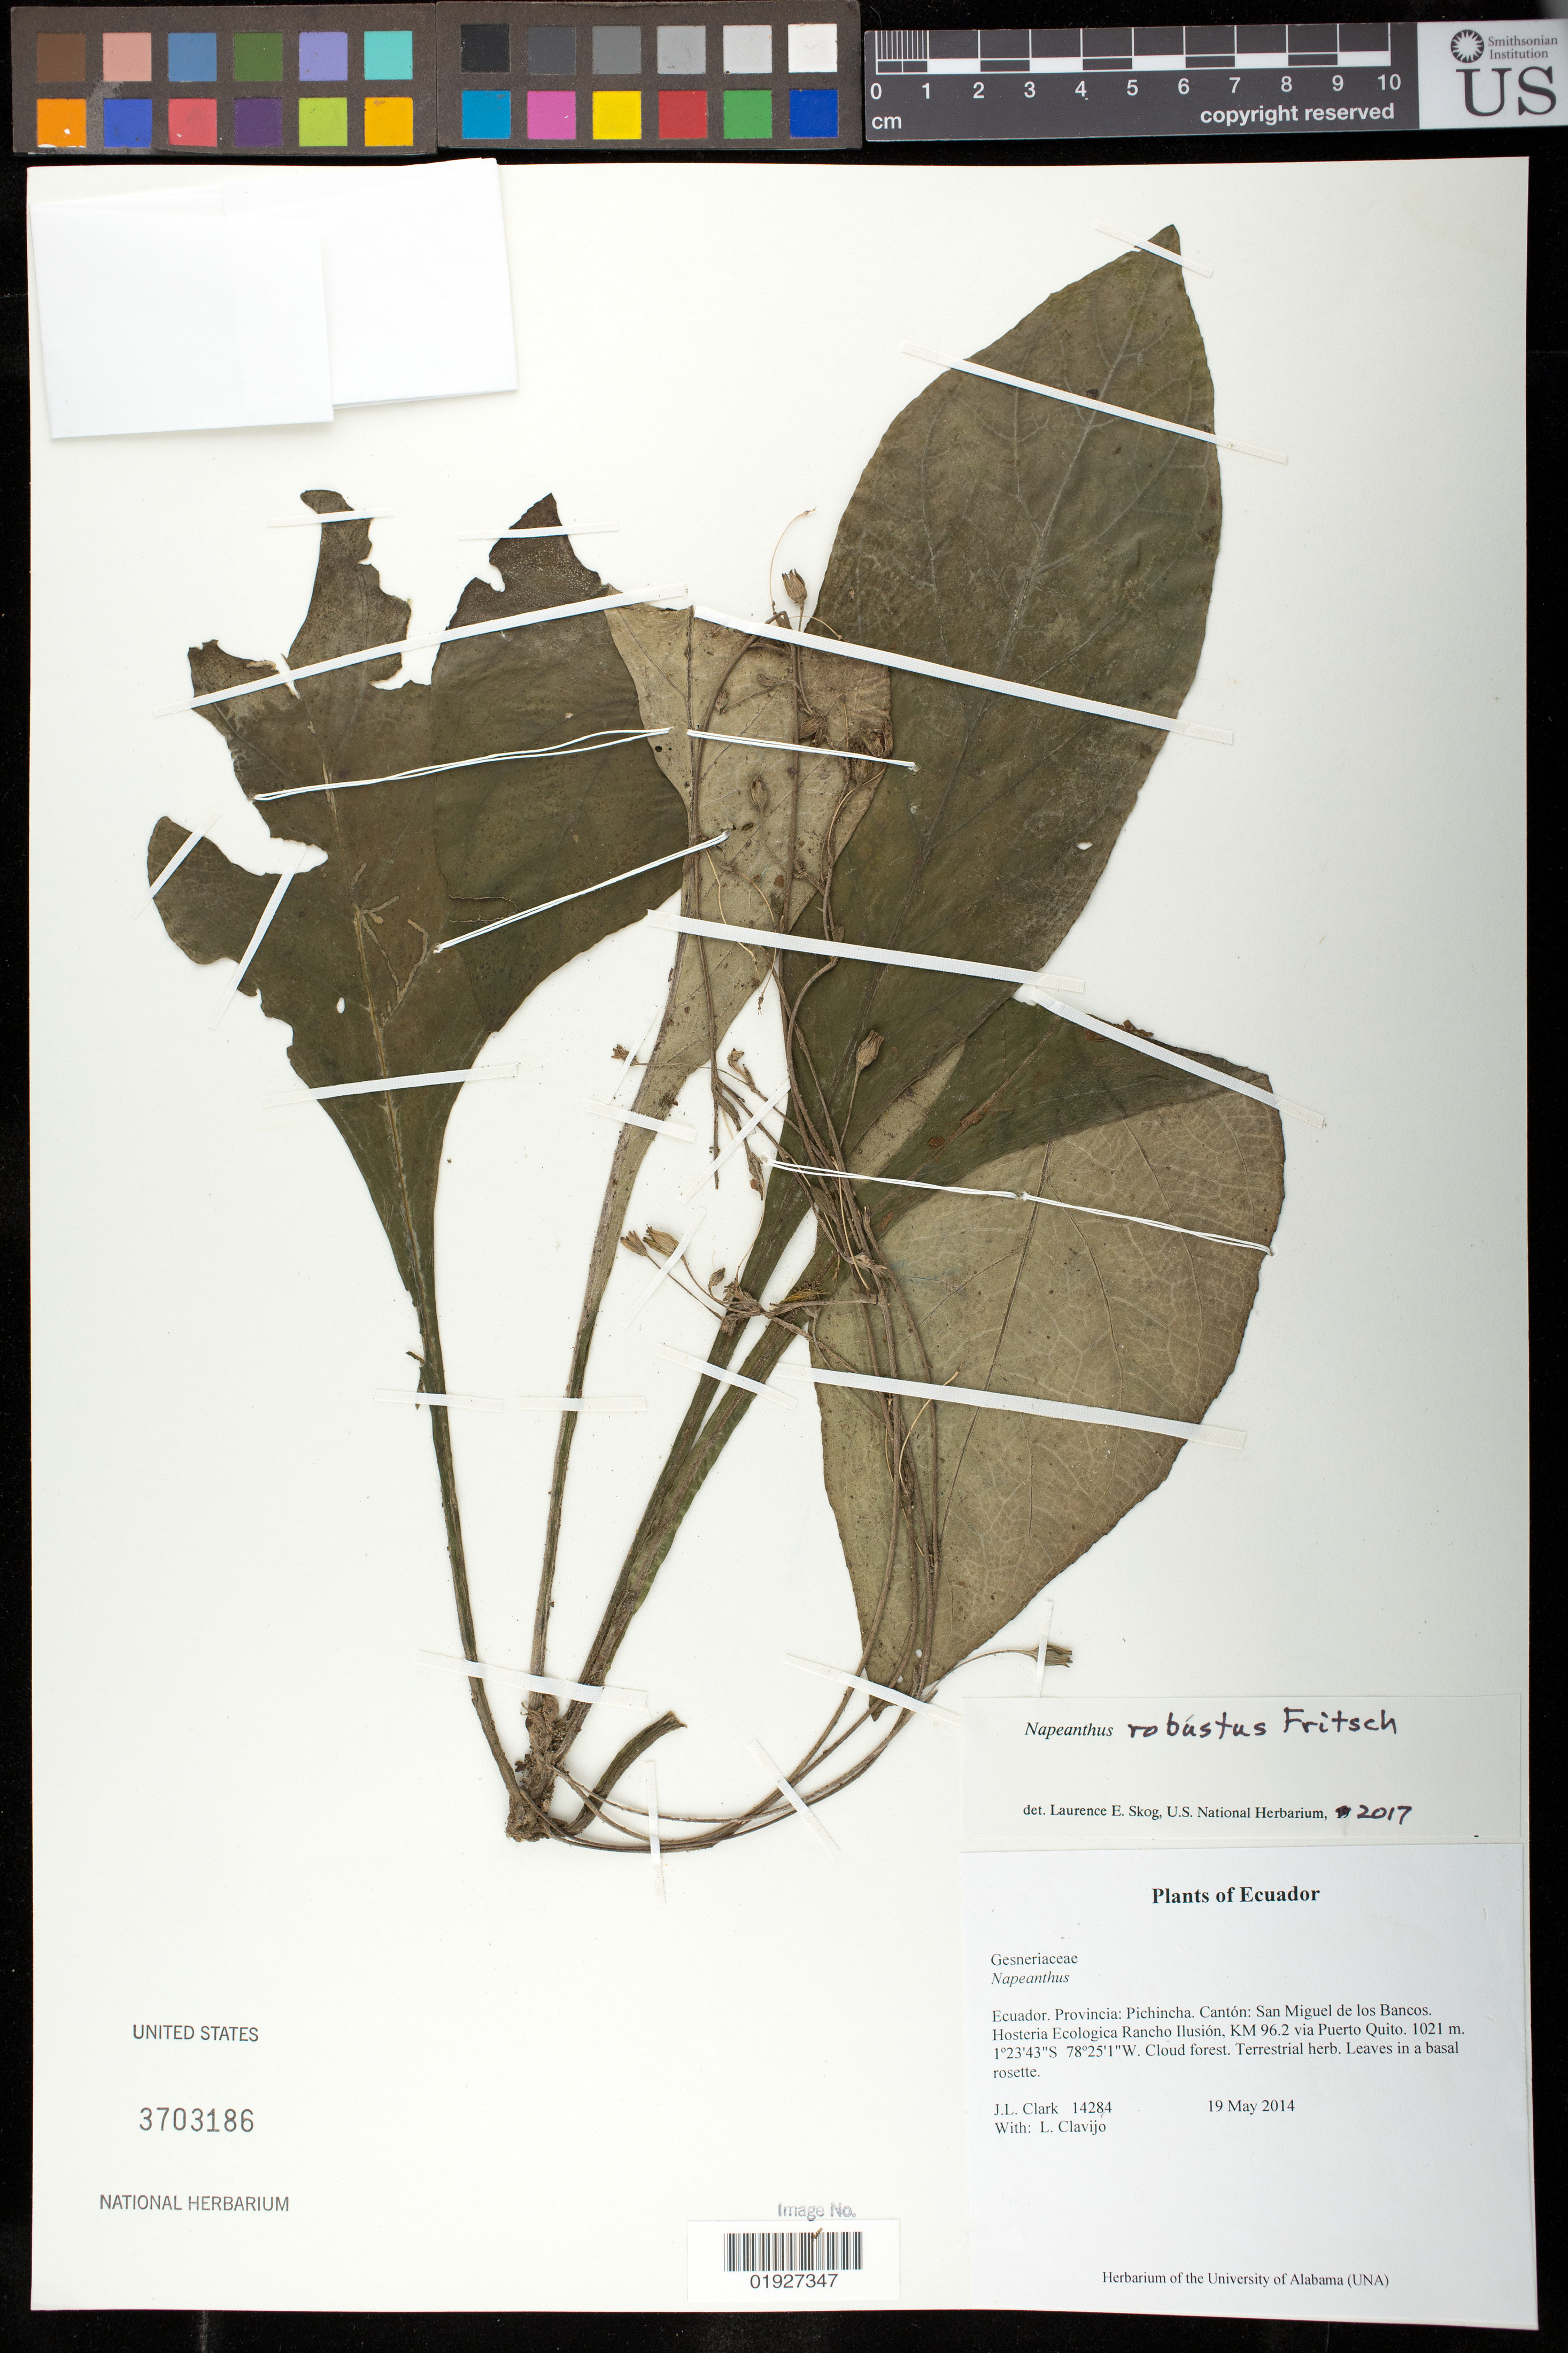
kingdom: Plantae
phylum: Tracheophyta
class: Magnoliopsida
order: Lamiales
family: Gesneriaceae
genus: Napeanthus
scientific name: Napeanthus robustus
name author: Fritsch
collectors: J. L. Clark & L. Clavijo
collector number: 14284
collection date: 2014-05-19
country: Ecuador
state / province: Pichincha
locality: Canton: San Miguel de los Bancos. Hosteria Ecologica Rancho Ilusion, KM 96.2 via Puerto Quito.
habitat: Cloud forest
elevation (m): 1021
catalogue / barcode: US 3703186